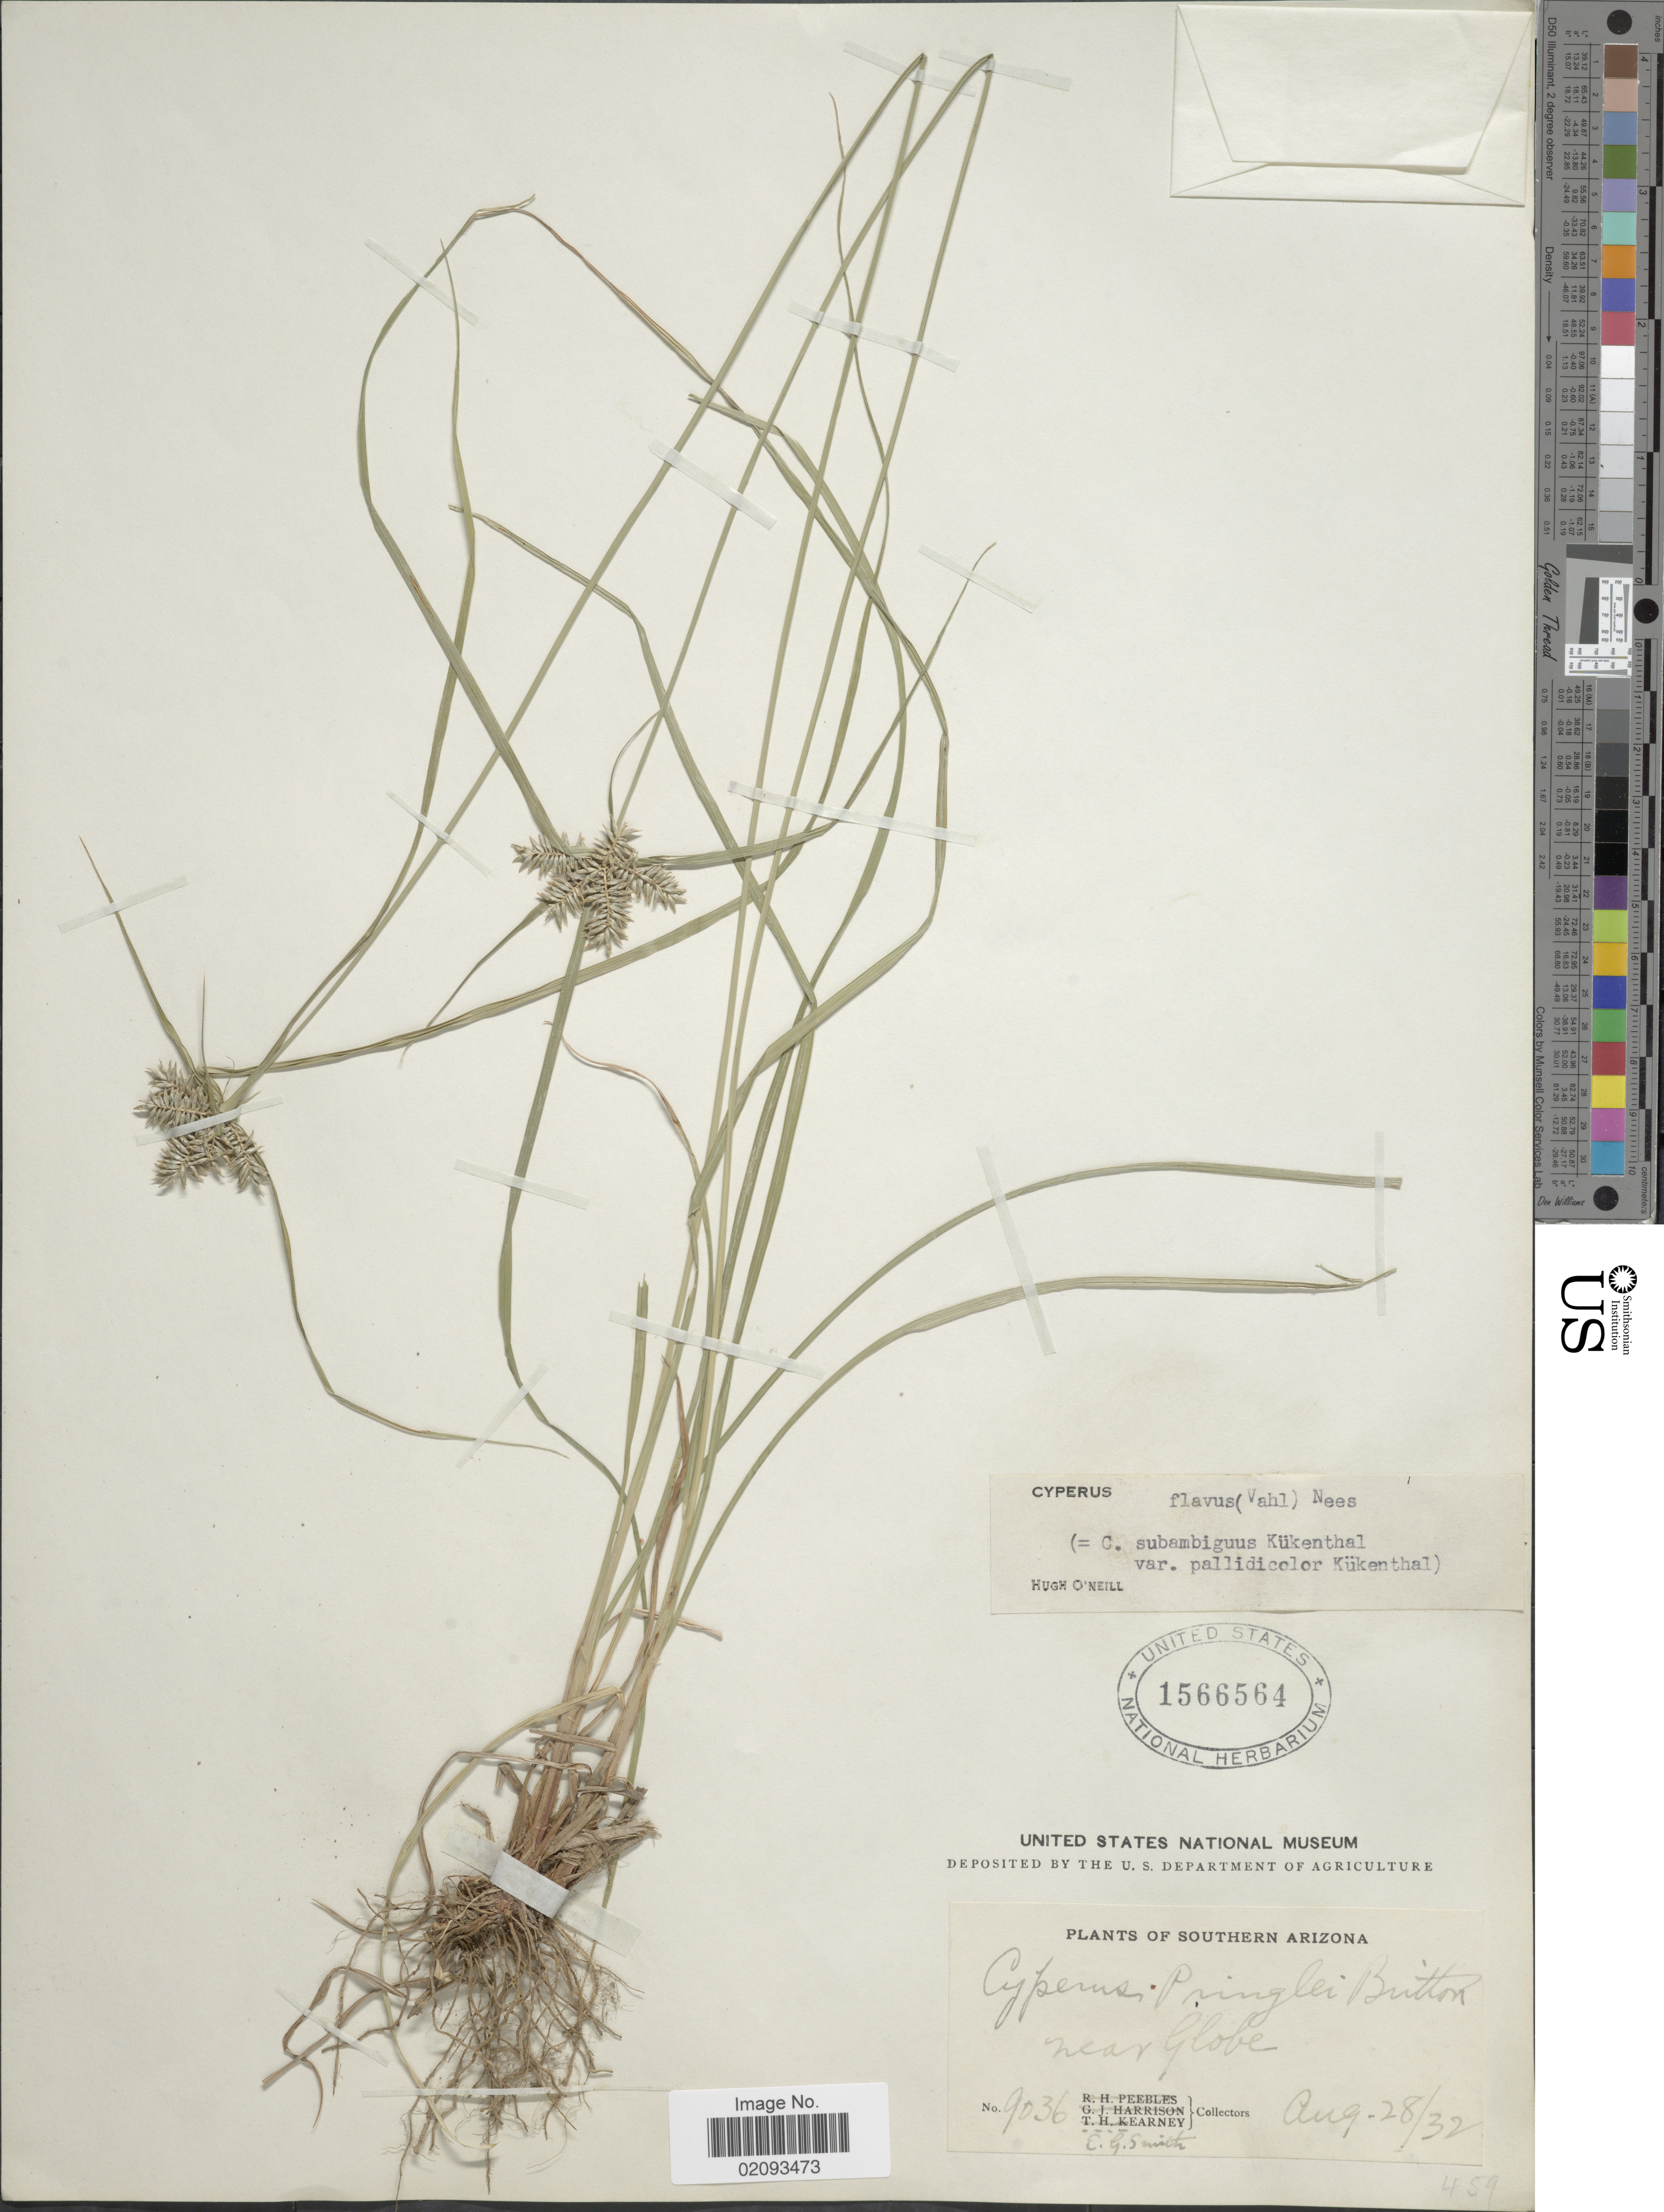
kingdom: Plantae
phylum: Tracheophyta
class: Liliopsida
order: Poales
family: Cyperaceae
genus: Cyperus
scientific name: Cyperus aggregatus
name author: (Willd.) Endl.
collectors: E. G. Smith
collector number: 9036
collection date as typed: Transcribed d/m/y: 28/8/32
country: United States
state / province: Arizona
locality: Southern Arizona, near Globe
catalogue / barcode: US 1566564